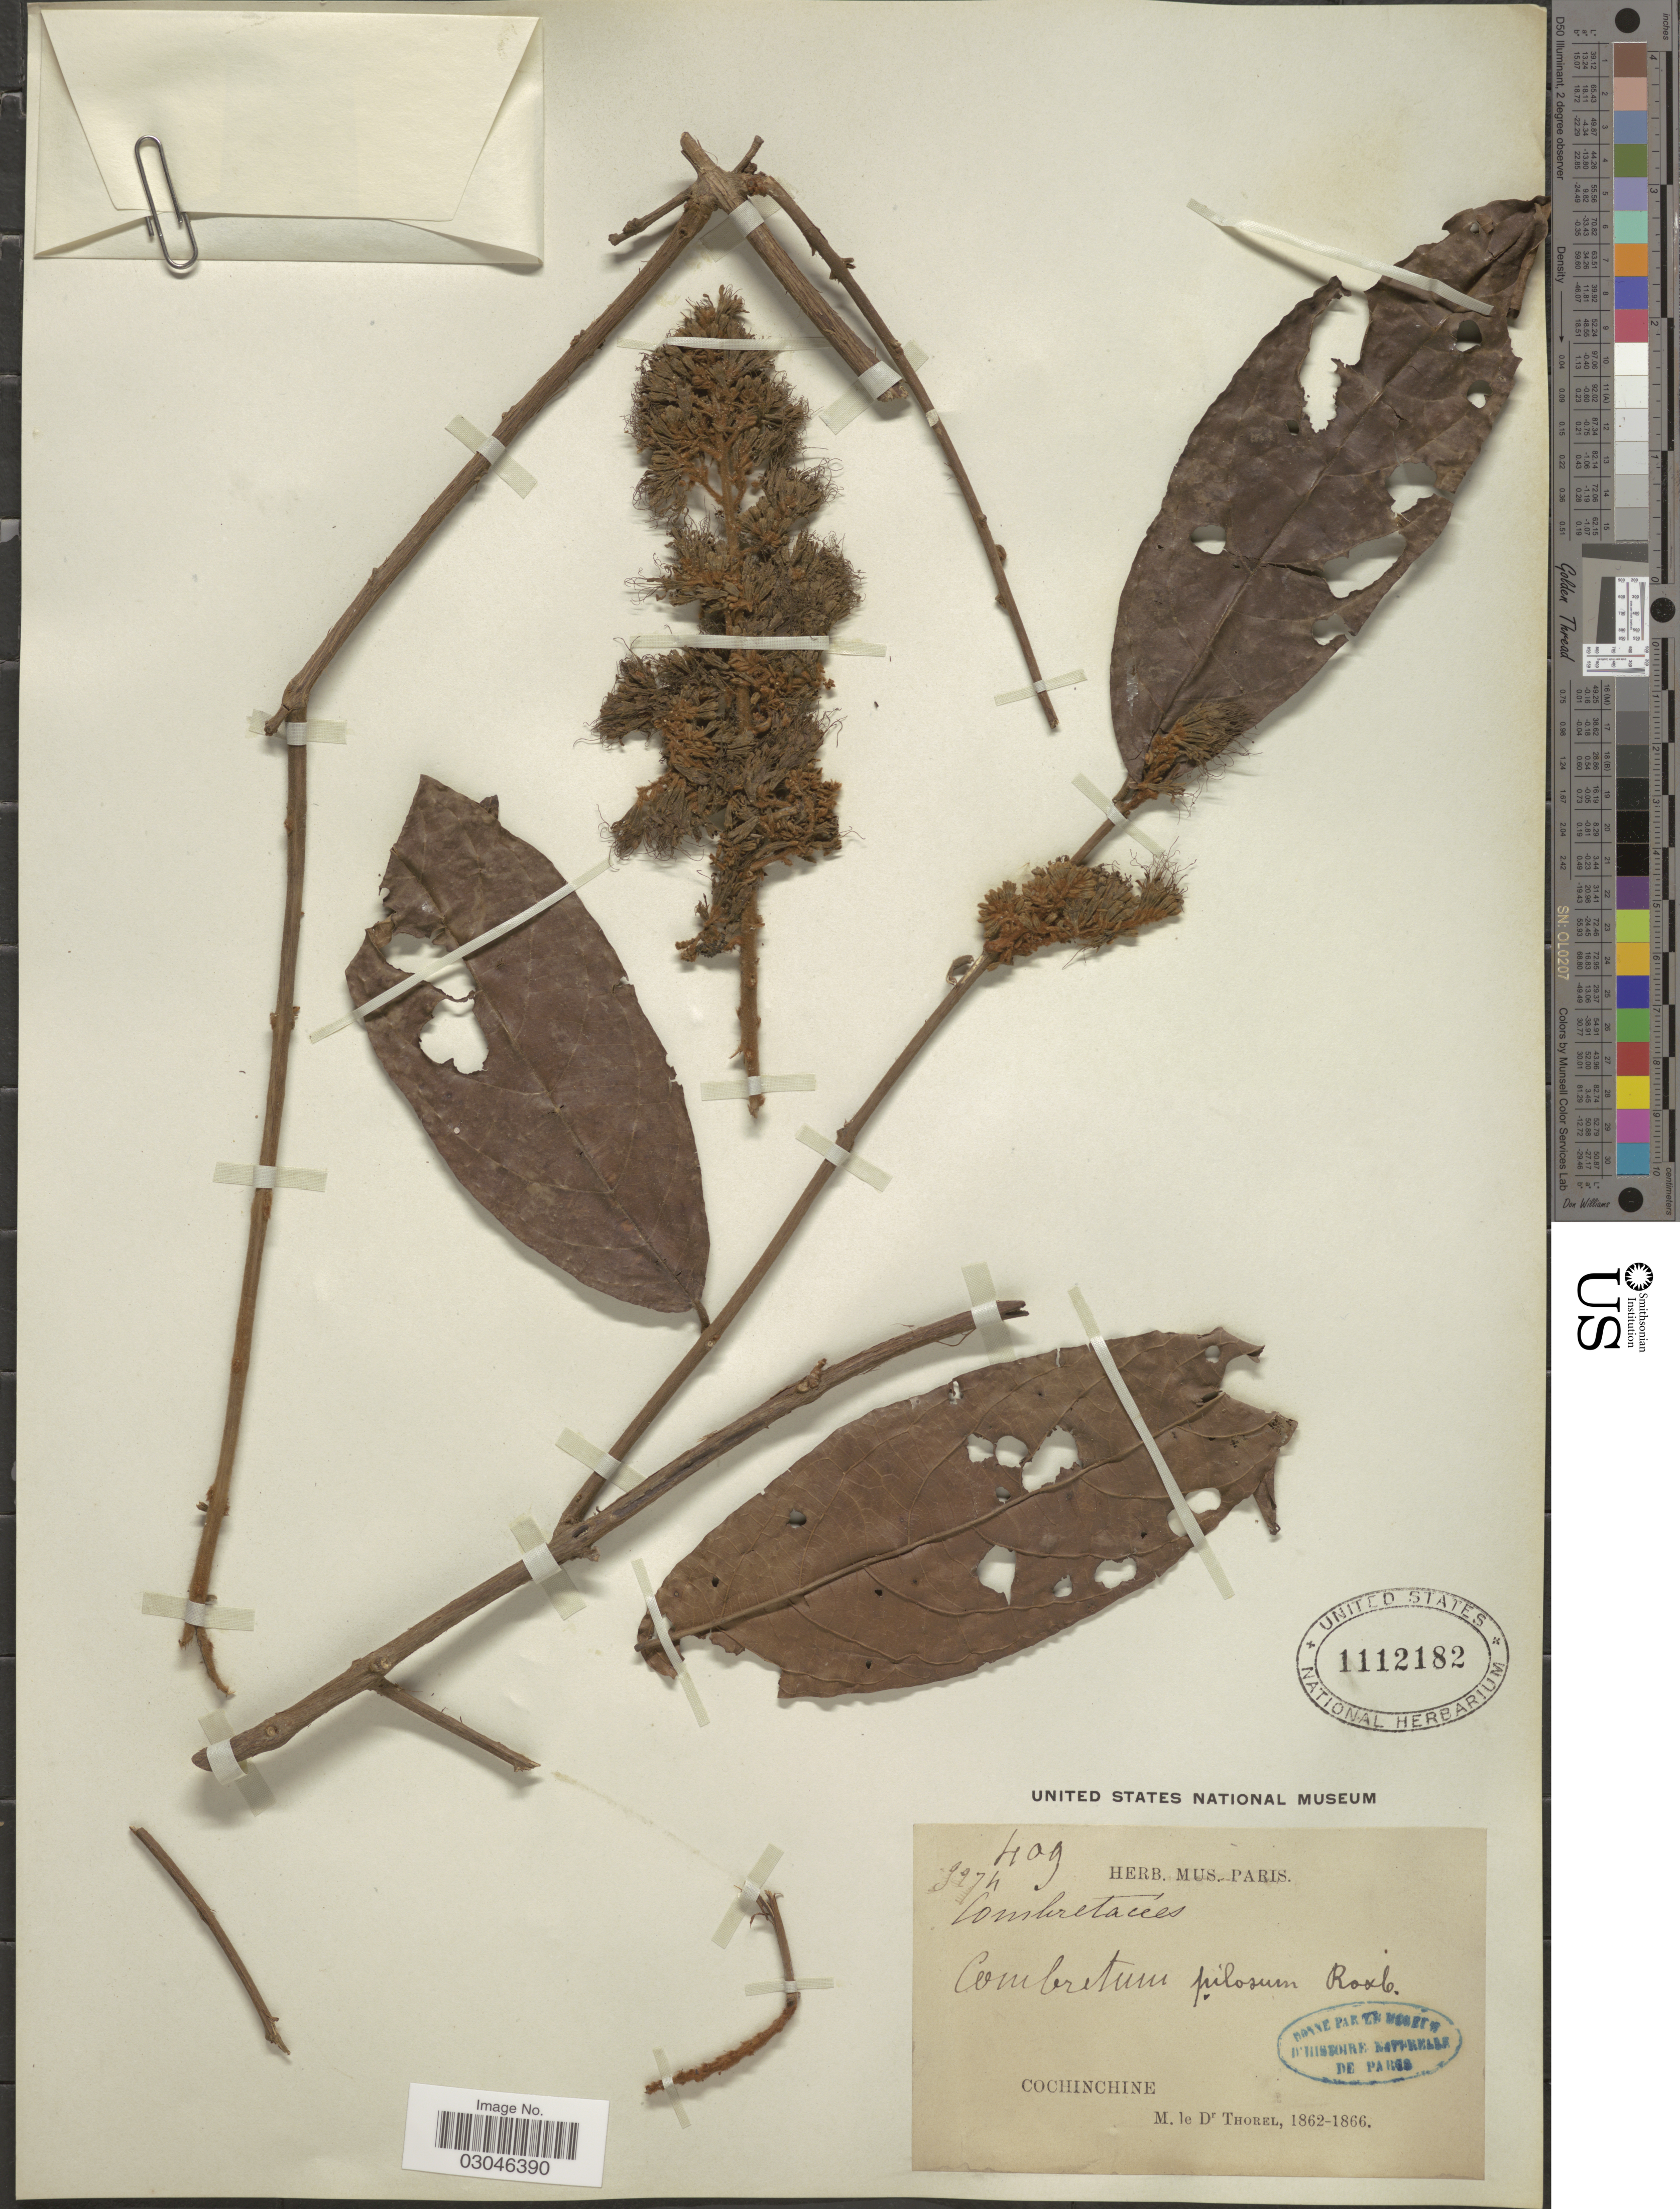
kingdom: Plantae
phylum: Tracheophyta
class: Magnoliopsida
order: Myrtales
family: Combretaceae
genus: Combretum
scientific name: Combretum pilosum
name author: Roxb.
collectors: Thorel, M. "M. [=Monsieur] Thorel" DO NOT USE (error for C. Thorel)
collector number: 409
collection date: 1862/1866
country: Vietnam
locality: Cochinchine.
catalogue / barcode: US 1112182